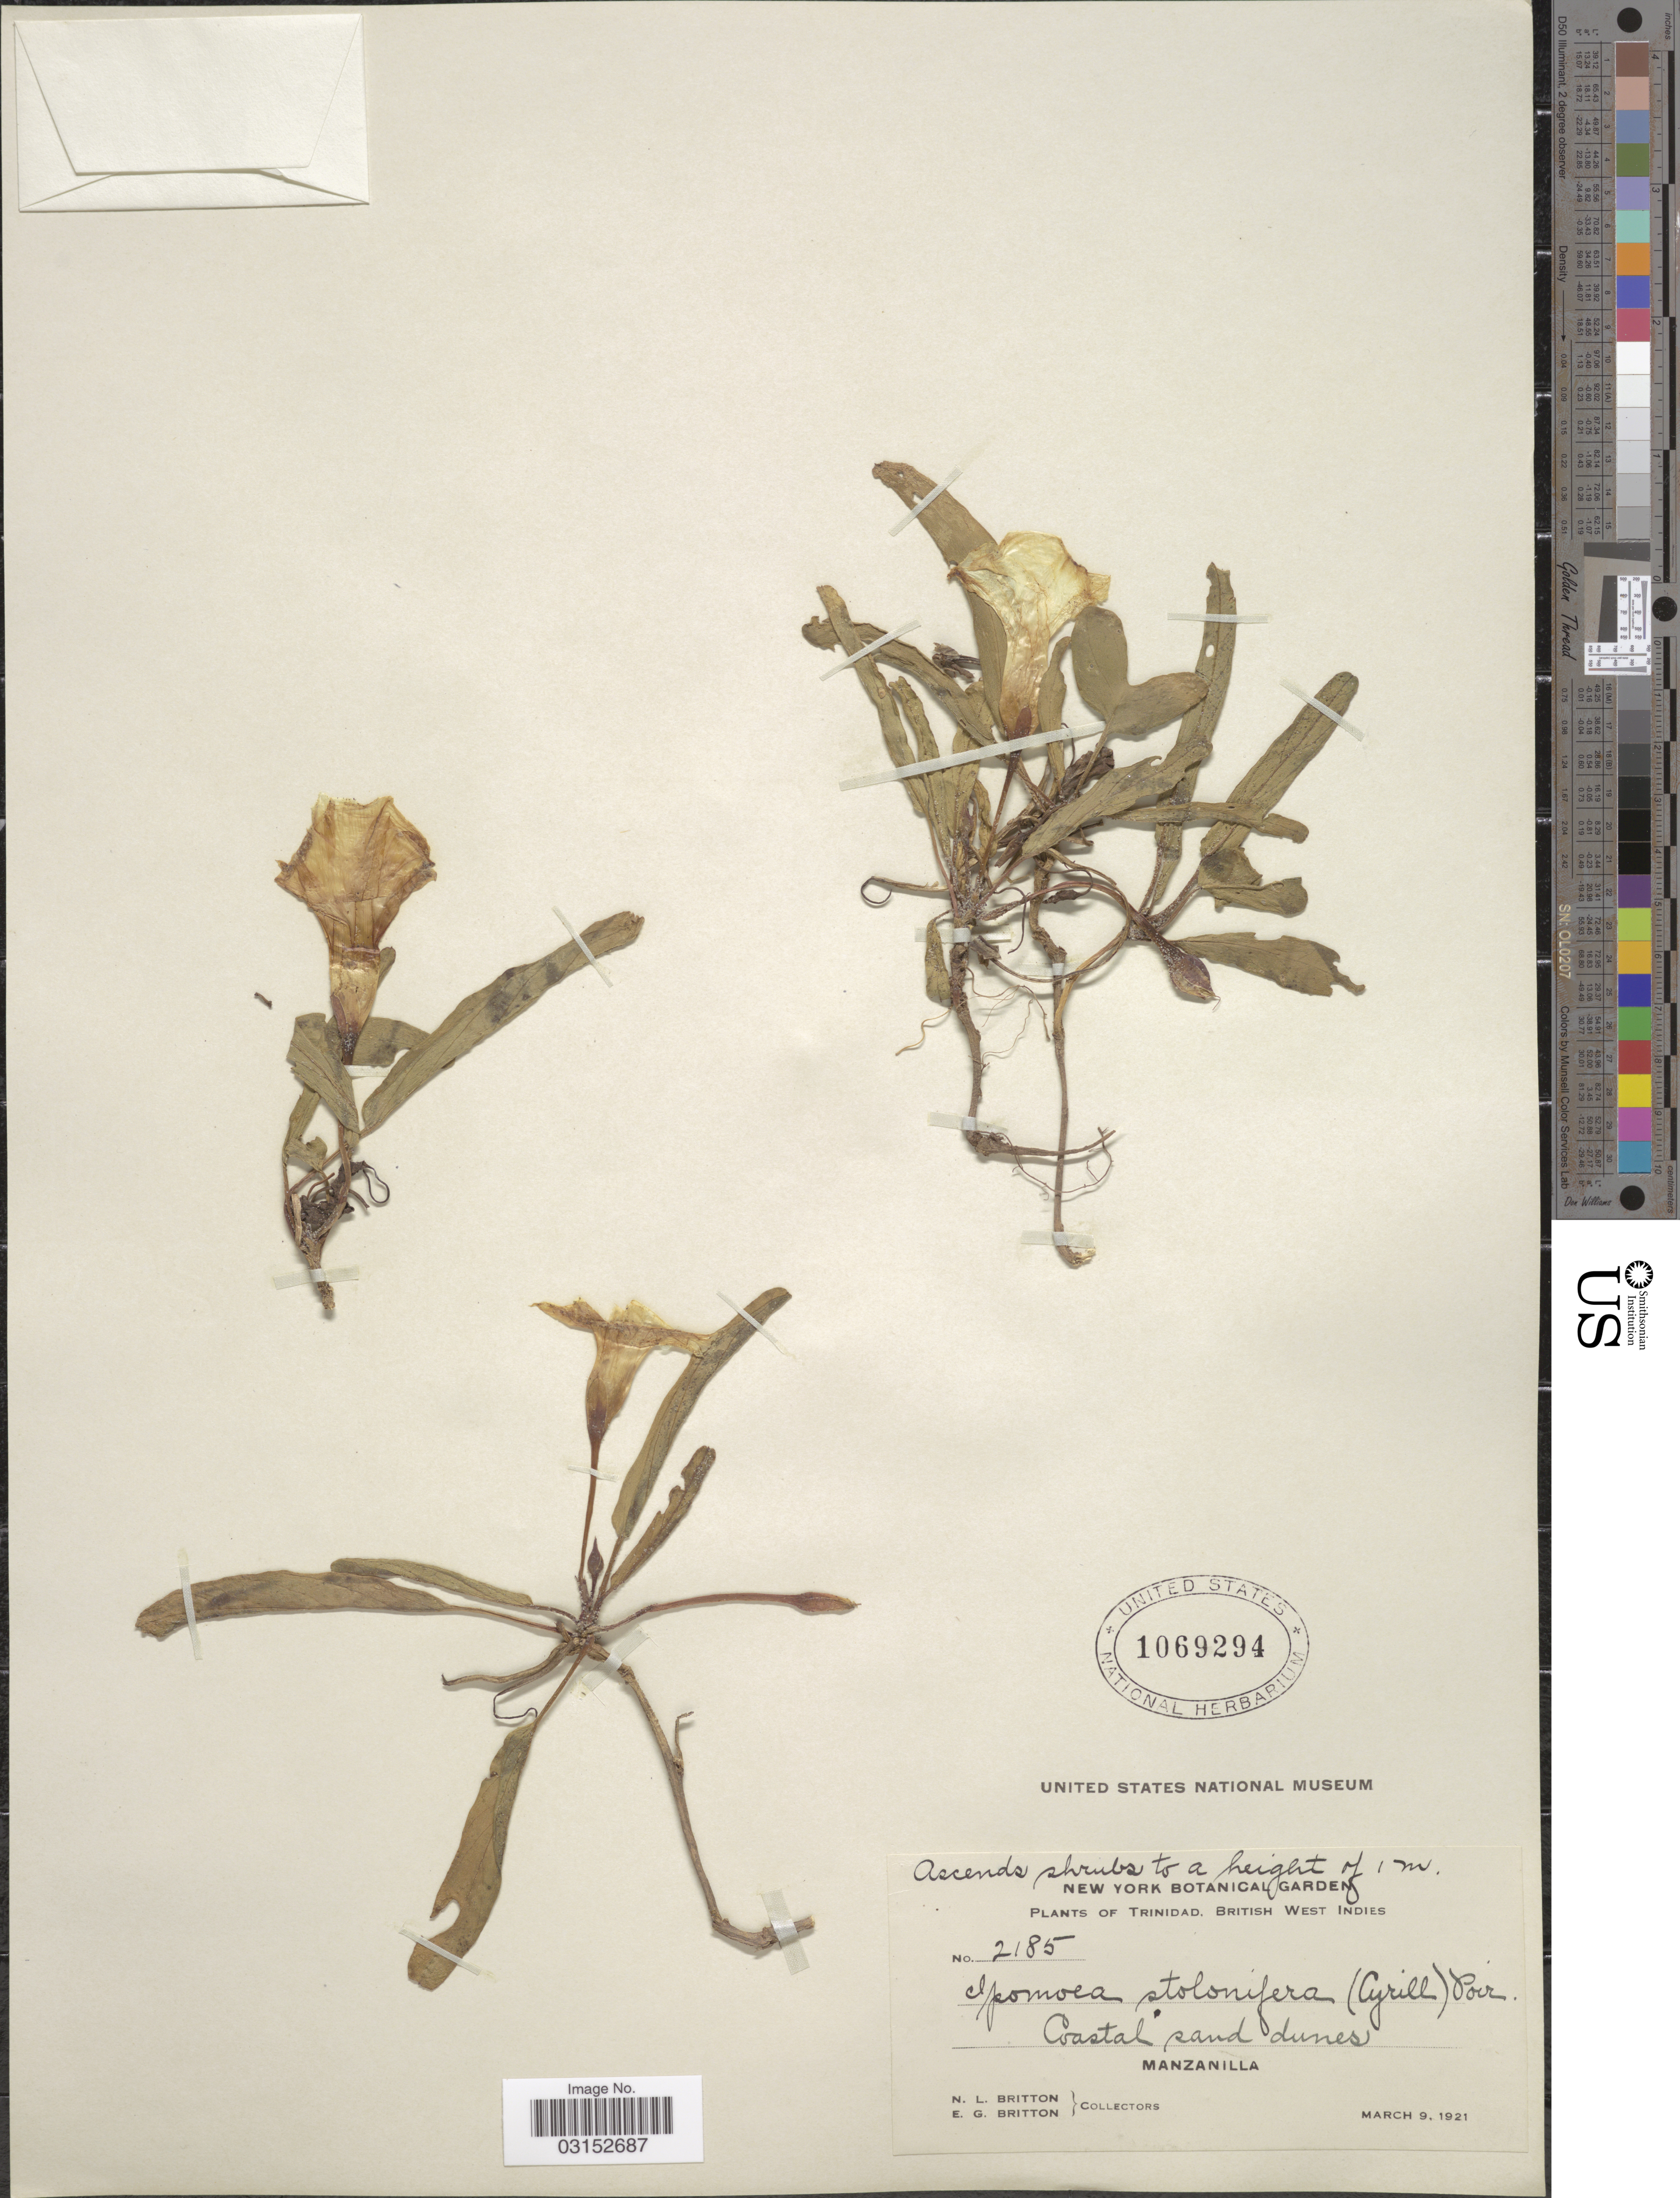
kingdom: Plantae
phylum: Tracheophyta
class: Magnoliopsida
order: Solanales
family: Convolvulaceae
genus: Ipomoea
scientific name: Ipomoea imperati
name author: (Vahl) Griseb.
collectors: N. Britton & E. G. Britton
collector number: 2185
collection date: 1921-03-09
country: Trinidad and Tobago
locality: British West Indies. Manzanilla.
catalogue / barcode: US 1069294